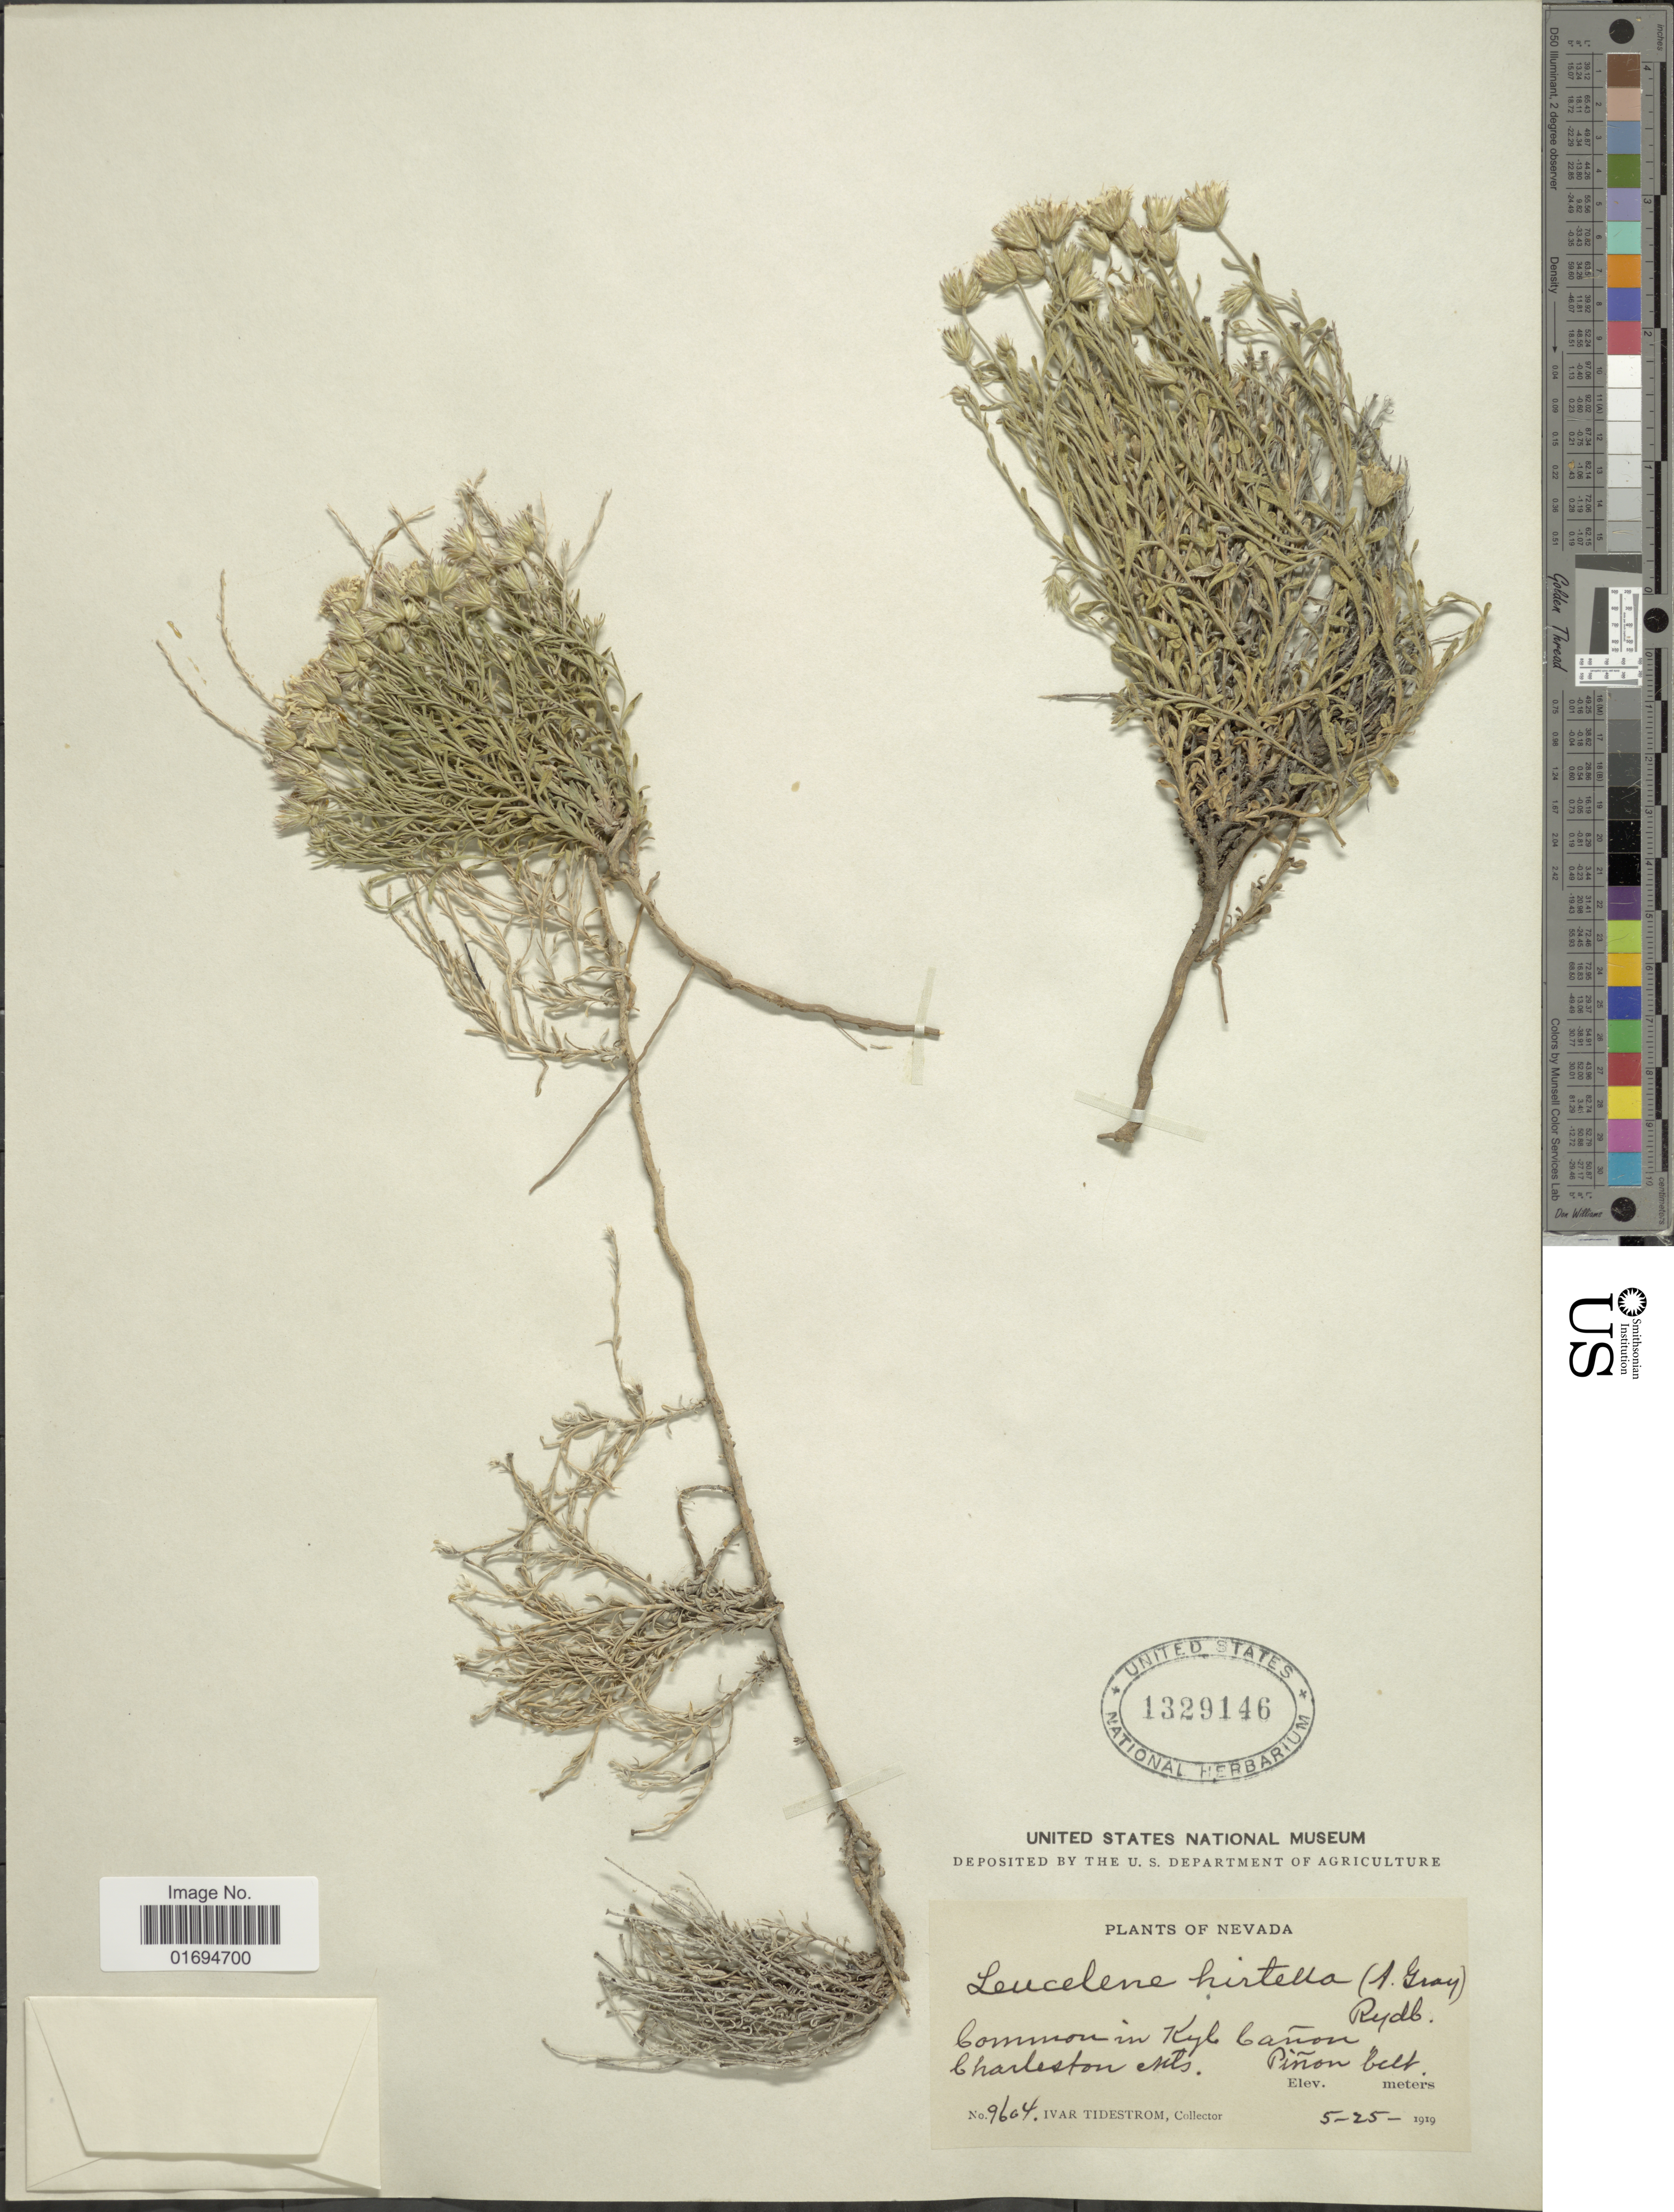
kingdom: Plantae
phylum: Tracheophyta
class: Magnoliopsida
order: Asterales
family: Asteraceae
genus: Chaetopappa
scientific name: Chaetopappa ericoides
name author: (Torr.) G.L. Nesom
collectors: I. F. Tidestrom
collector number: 9604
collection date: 1919-05-25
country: United States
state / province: Nevada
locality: Kyl Canon Charleston Mts.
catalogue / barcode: US 1329146